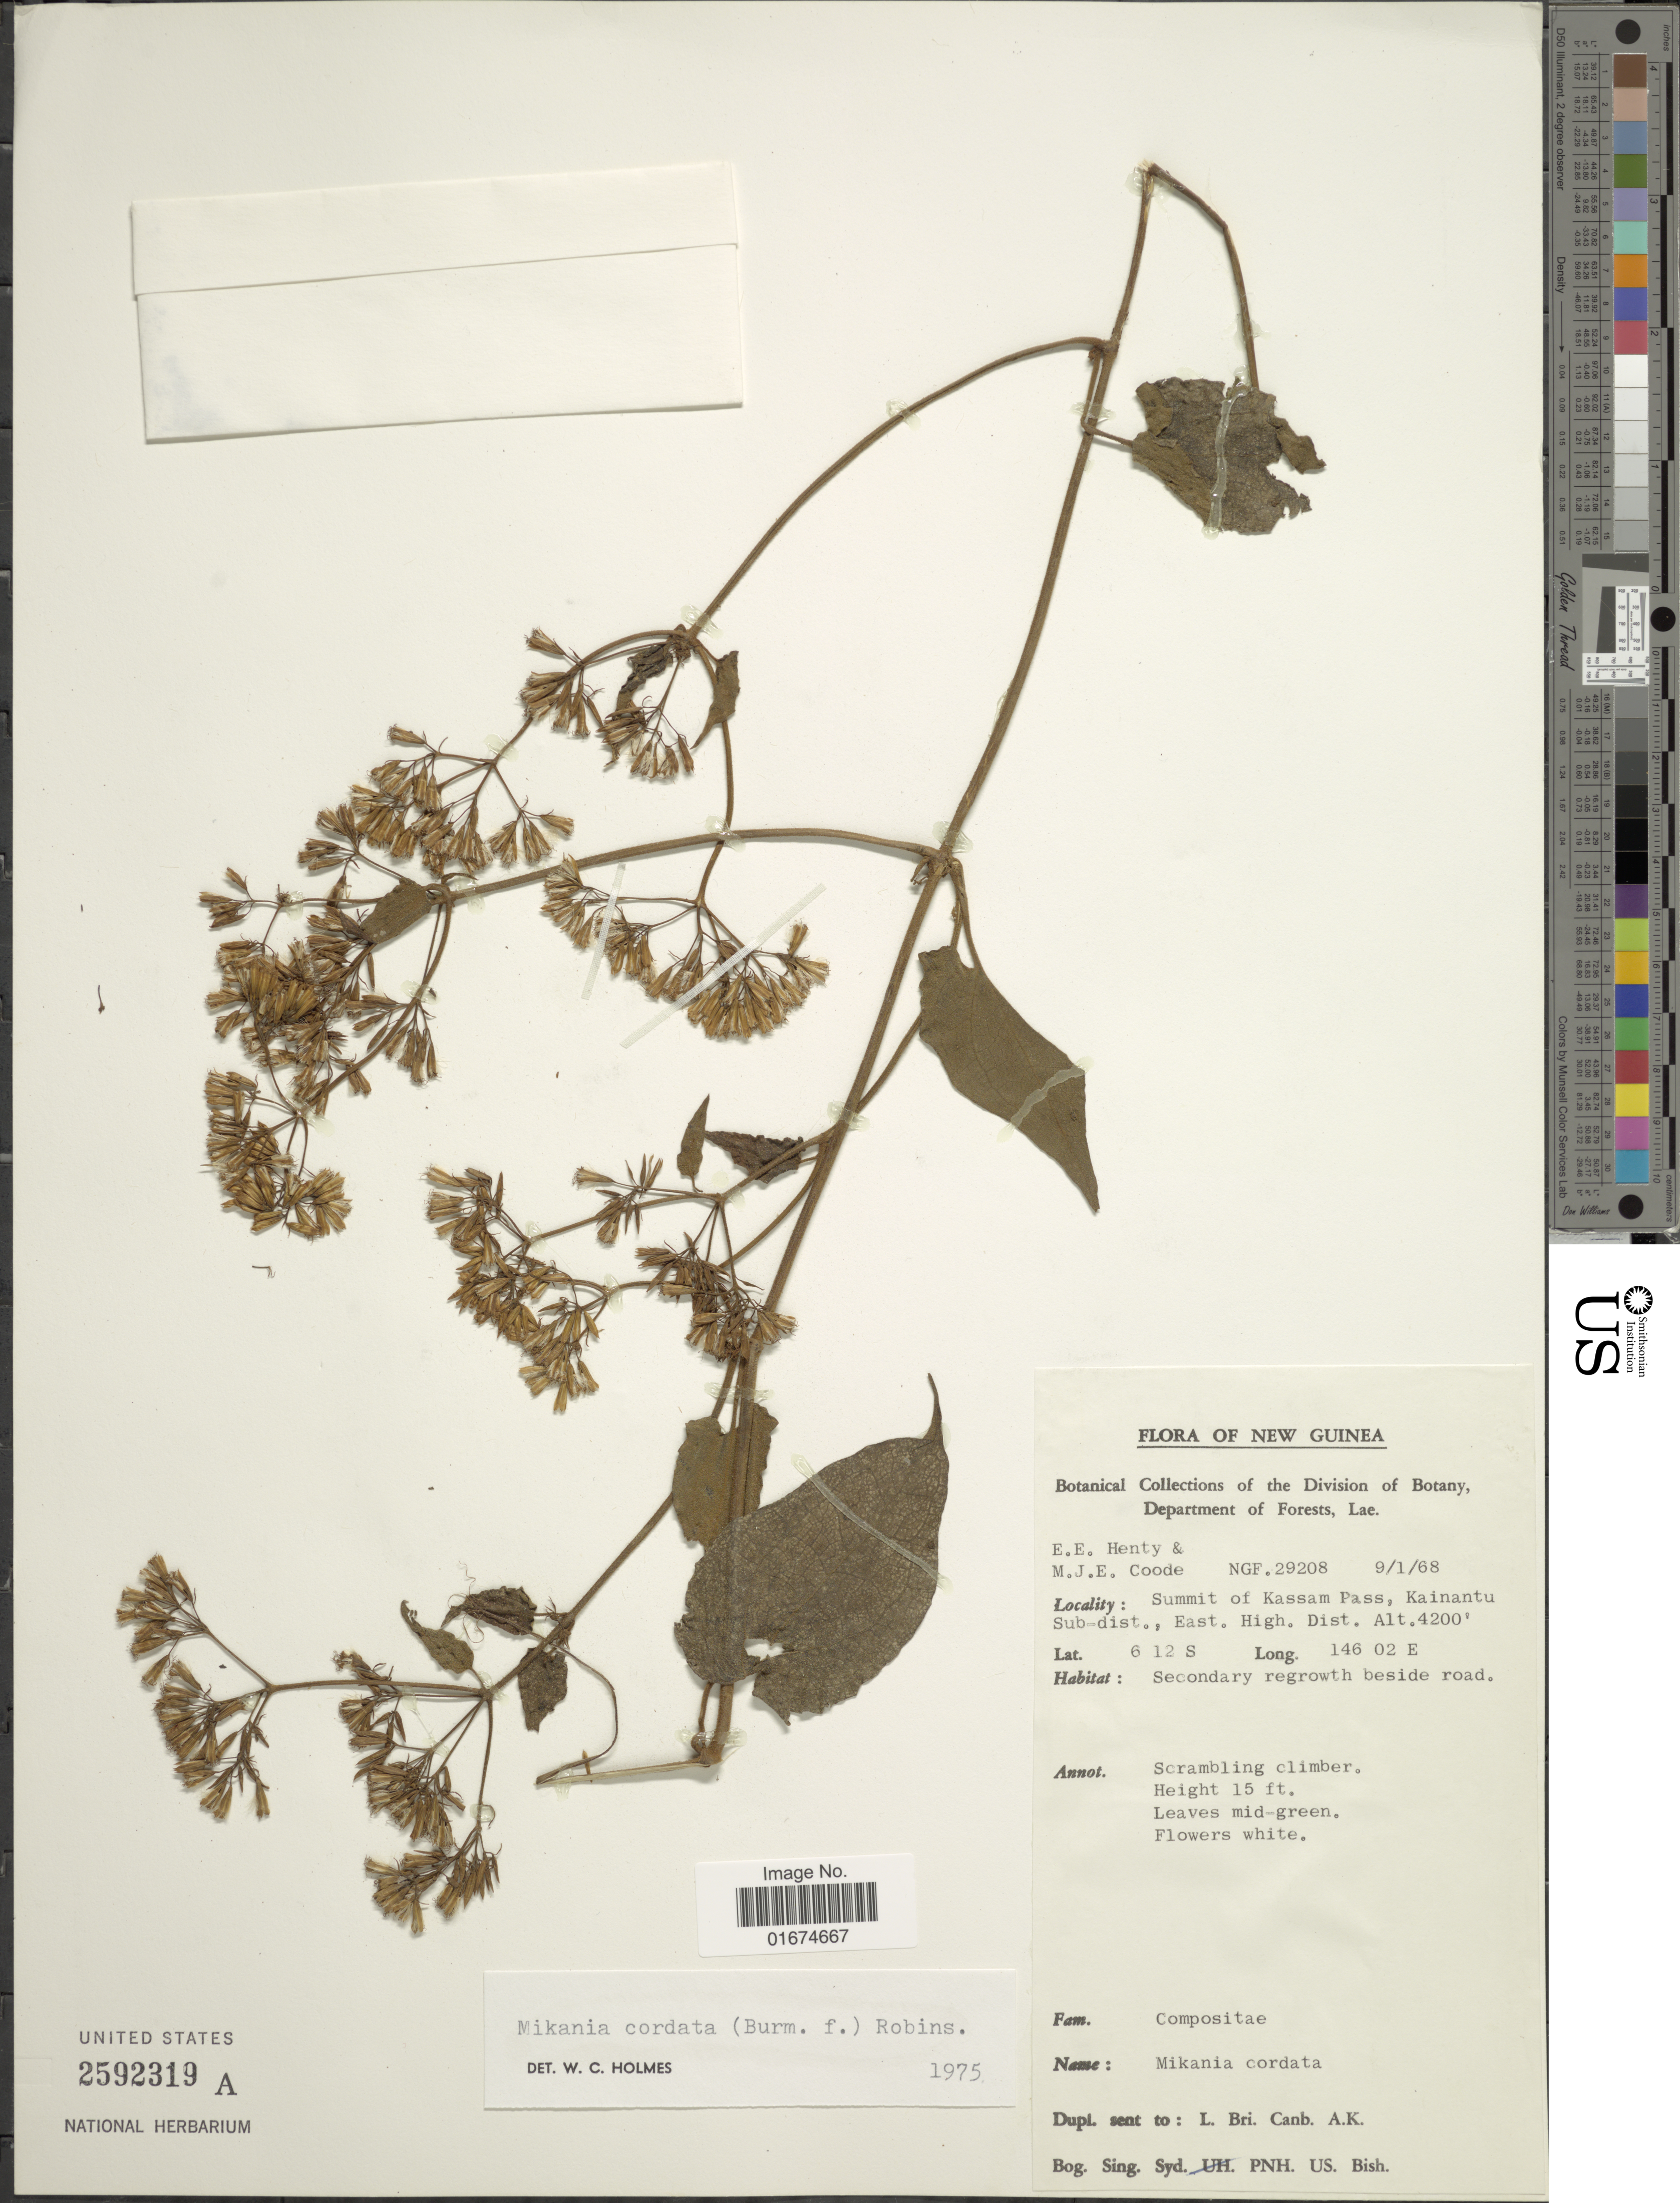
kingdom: Plantae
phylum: Tracheophyta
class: Magnoliopsida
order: Asterales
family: Asteraceae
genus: Mikania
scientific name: Mikania cordata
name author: (Burm. f.) B.L. Rob.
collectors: E. Henty & M. J. E. Coode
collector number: NGF 29208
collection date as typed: Transcribed d/m/y: 9/1/68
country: Papua New Guinea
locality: New Guinea, Summit of Kassam Pass, Kainantu Sub-dist., East. High. Dist.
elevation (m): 1280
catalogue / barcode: US 2592319A